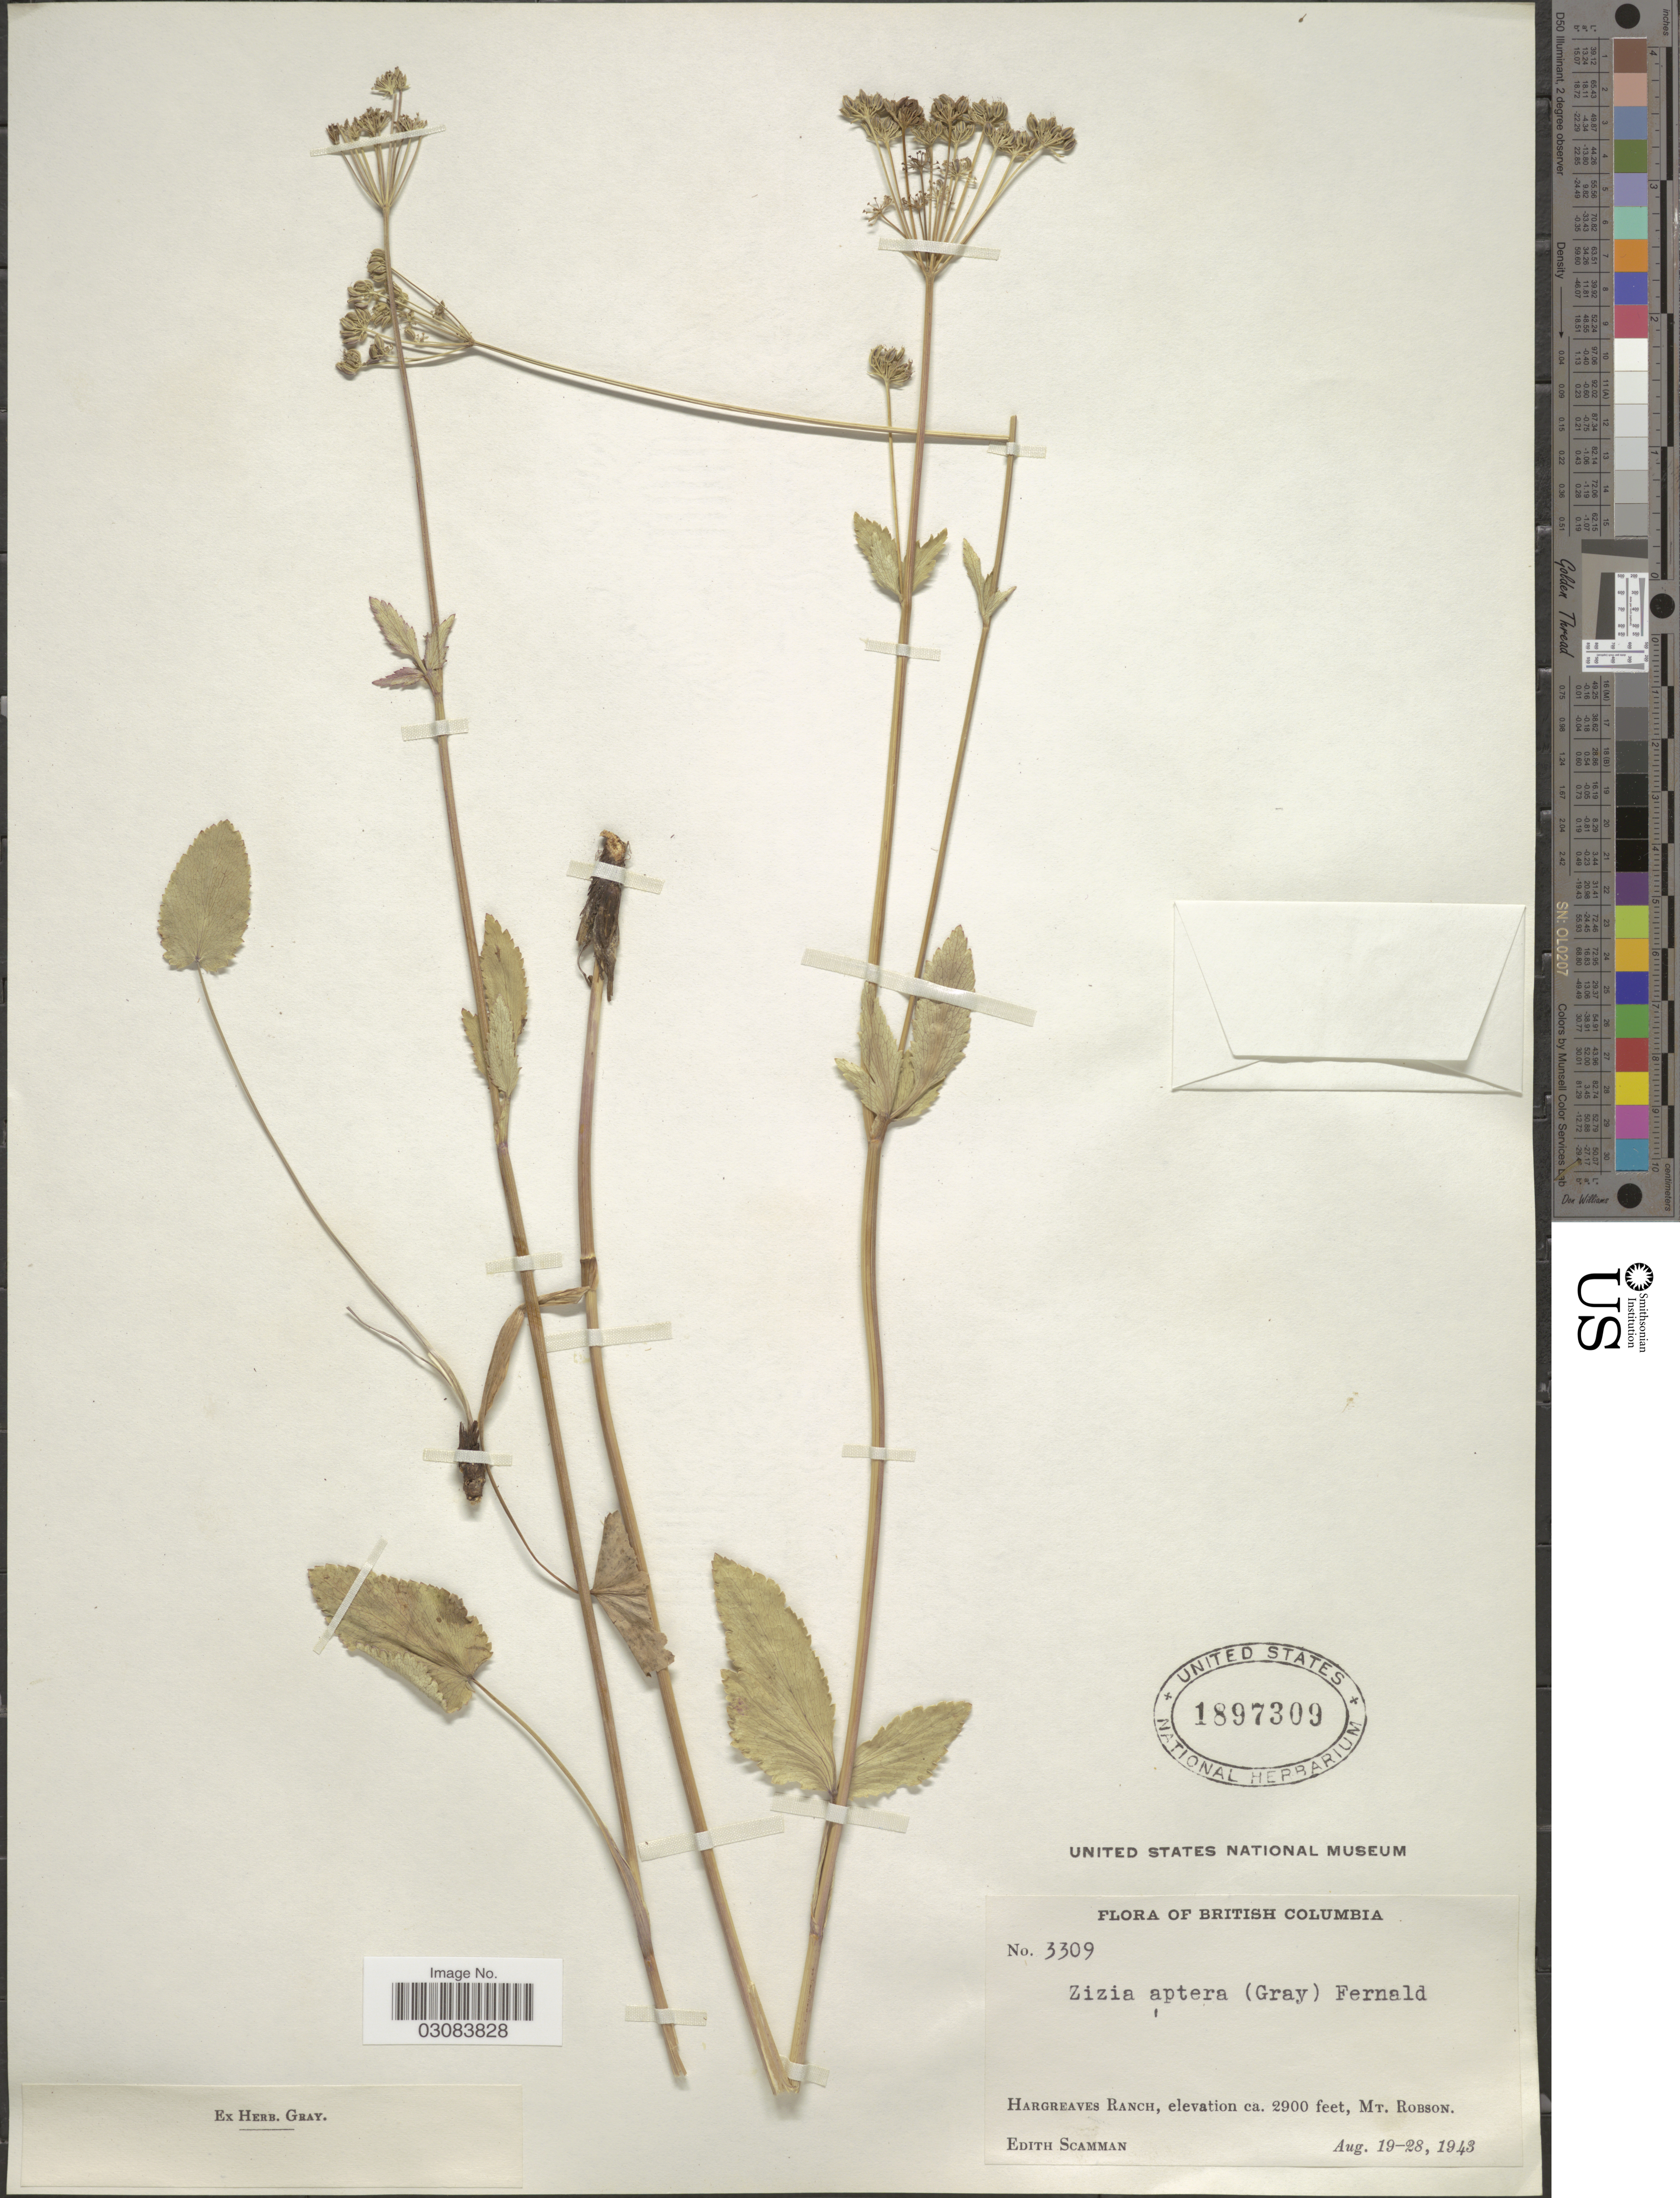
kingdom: Plantae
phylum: Tracheophyta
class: Magnoliopsida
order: Apiales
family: Apiaceae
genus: Zizia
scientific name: Zizia aptera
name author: (A. Gray) Fernald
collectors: E. Scamman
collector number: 3309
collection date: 1943-08-19/1943-08-28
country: Canada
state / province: British Columbia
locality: Hargreaves Ranch, Mt. Robson.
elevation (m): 884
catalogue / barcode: US 1897309